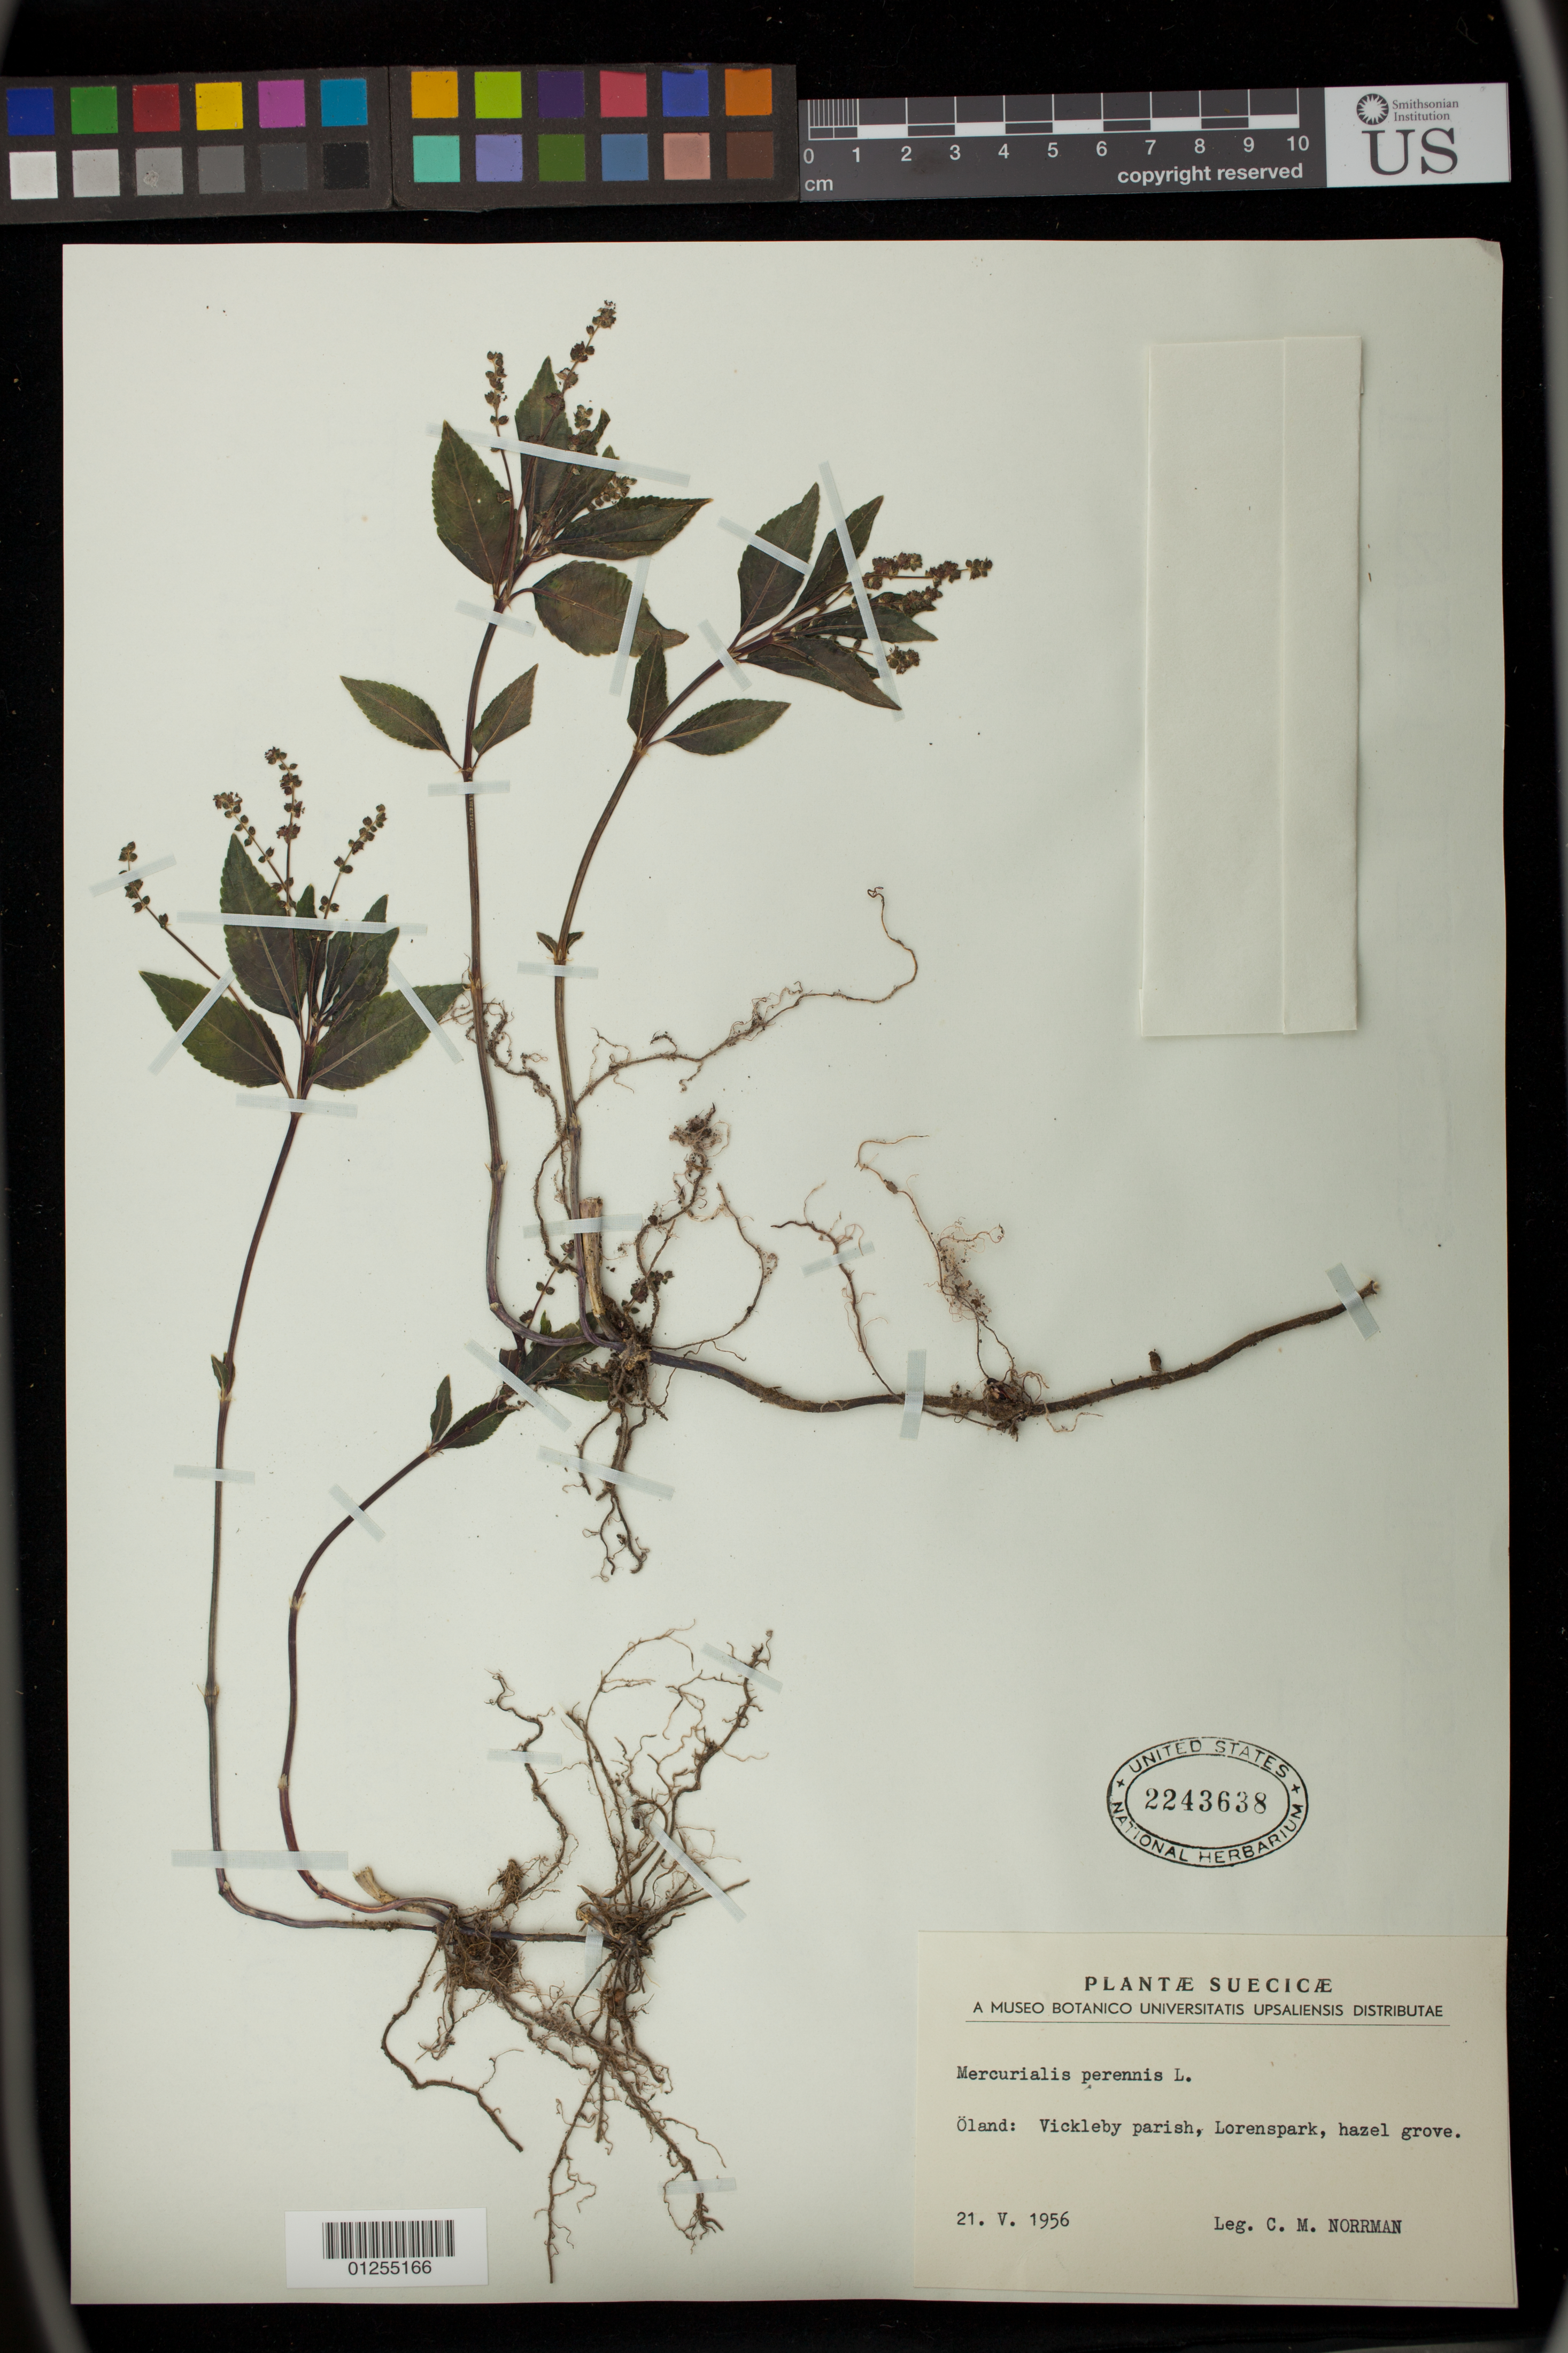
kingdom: Plantae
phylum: Tracheophyta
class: Magnoliopsida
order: Malpighiales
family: Euphorbiaceae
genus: Mercurialis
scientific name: Mercurialis perennis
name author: L.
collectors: C. Norman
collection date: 1956-05-21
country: Sweden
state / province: Kalmar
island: Öland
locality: Öland: Vickleby parish, Lorenspark, hazel grove.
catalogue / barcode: US 2243638